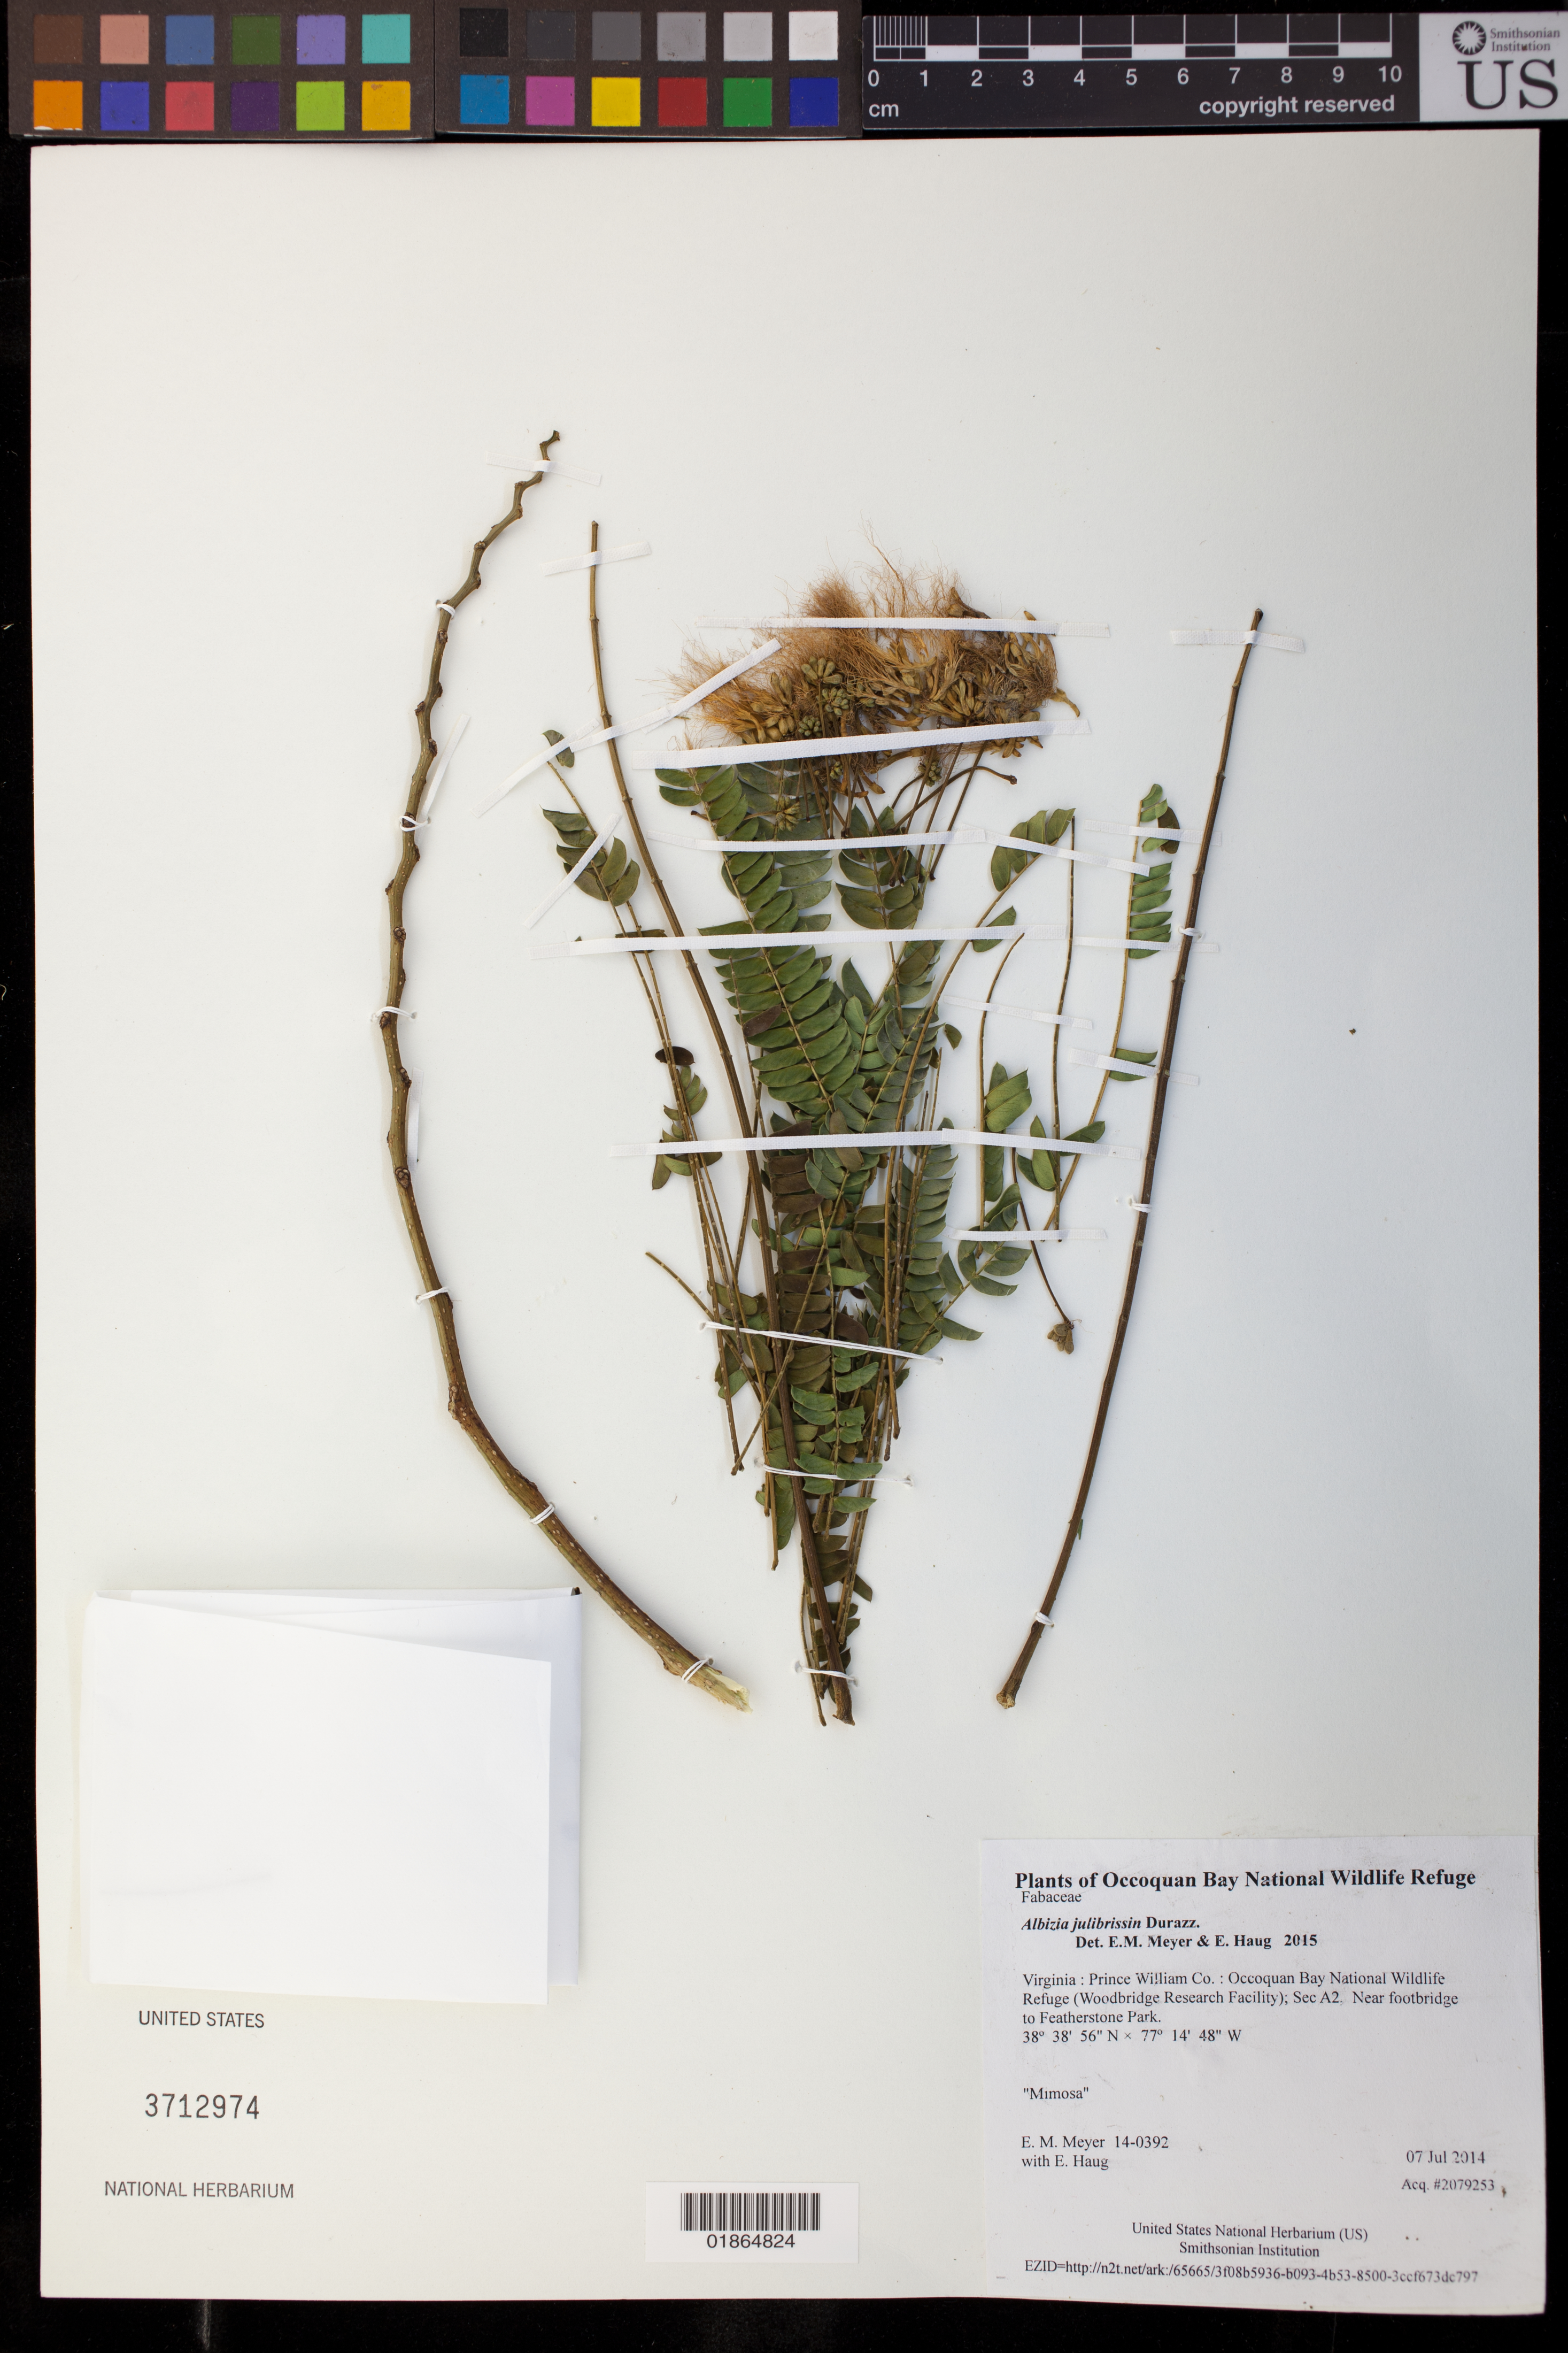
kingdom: Plantae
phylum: Tracheophyta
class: Magnoliopsida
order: Fabales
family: Fabaceae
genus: Albizia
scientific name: Albizia julibrissin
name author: Durazz.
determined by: Meyer, E. M.; Haug, E.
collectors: E. M. Meyer & E. Haug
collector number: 14-0392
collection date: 2014-07-07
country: United States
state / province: Virginia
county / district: Prince William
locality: Occoquan Bay National Wildlife Refuge (Woodbridge Research Facility); Sec A2, Near footbridge to Featherstone Park.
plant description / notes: Mimosa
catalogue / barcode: US 3712974